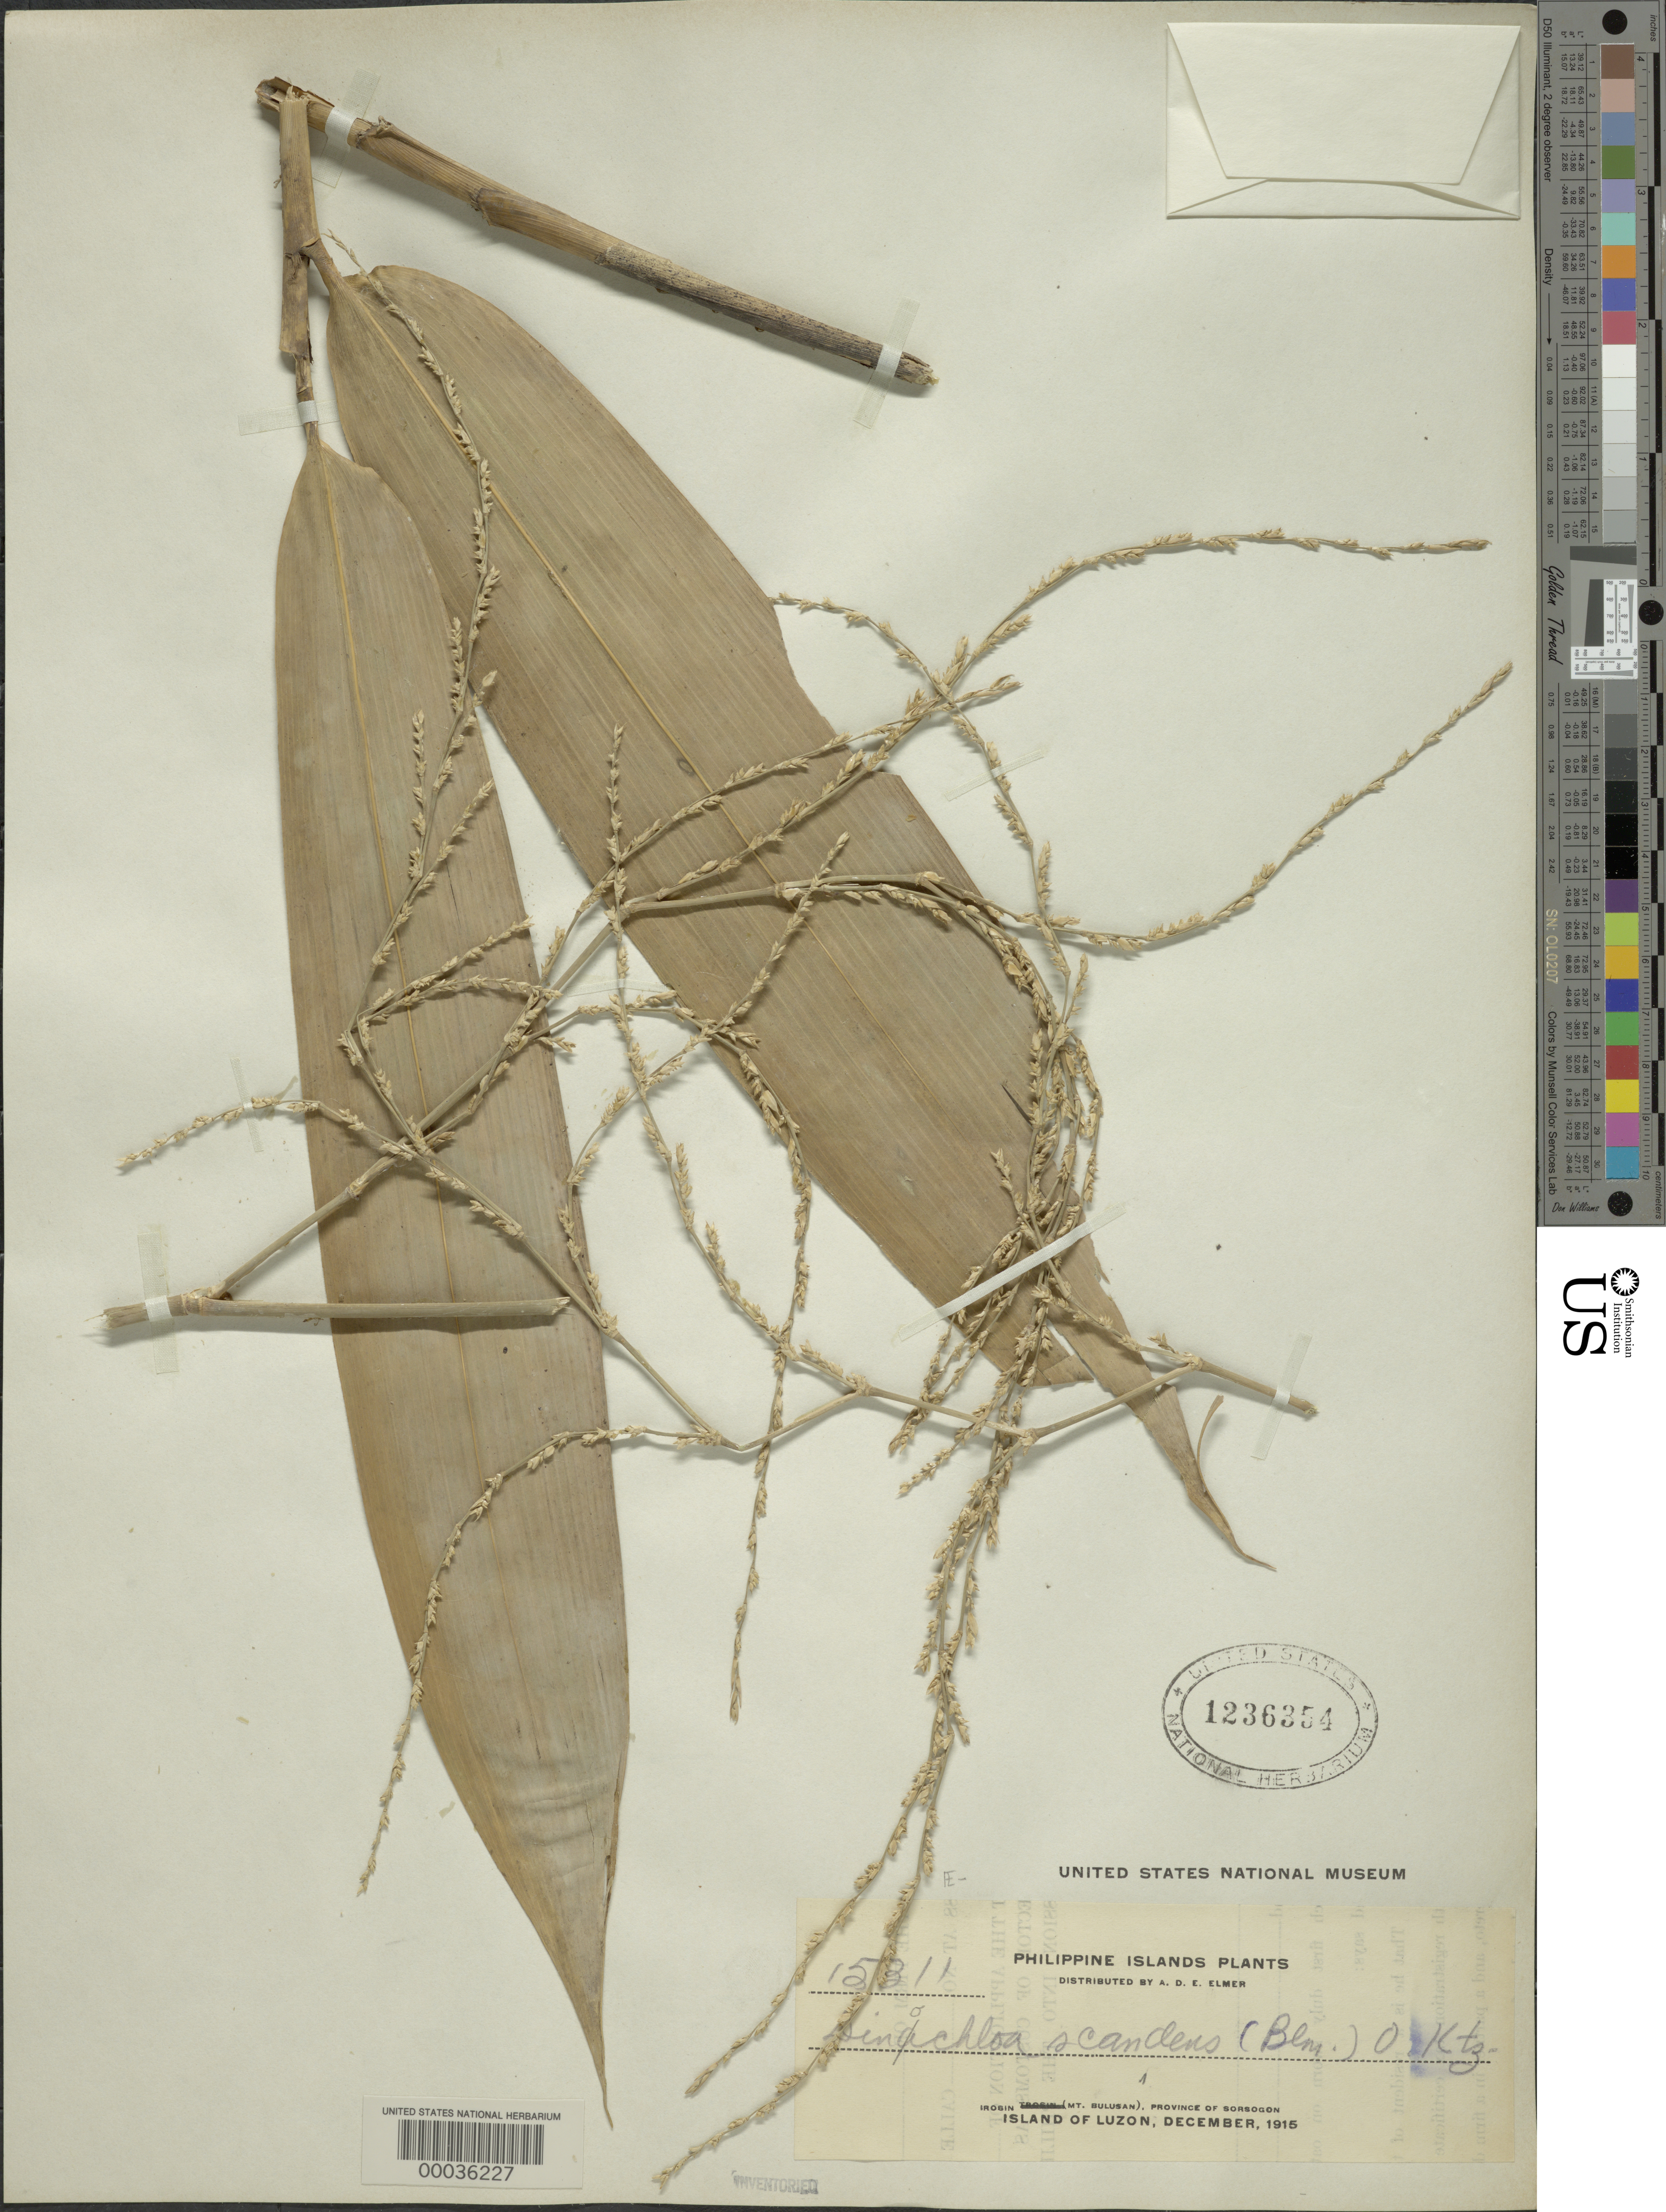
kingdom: Plantae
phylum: Tracheophyta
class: Liliopsida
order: Poales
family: Poaceae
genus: Dinochloa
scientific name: Dinochloa scandens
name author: (Blume ex Nees) Kuntze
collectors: A. D. E. Elmer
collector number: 15311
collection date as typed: Dec 1915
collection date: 1915-12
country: Philippines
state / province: Bicol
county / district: Sorsogon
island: Luzon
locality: Irosin (Mt. Bulusan)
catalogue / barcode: US 1236354